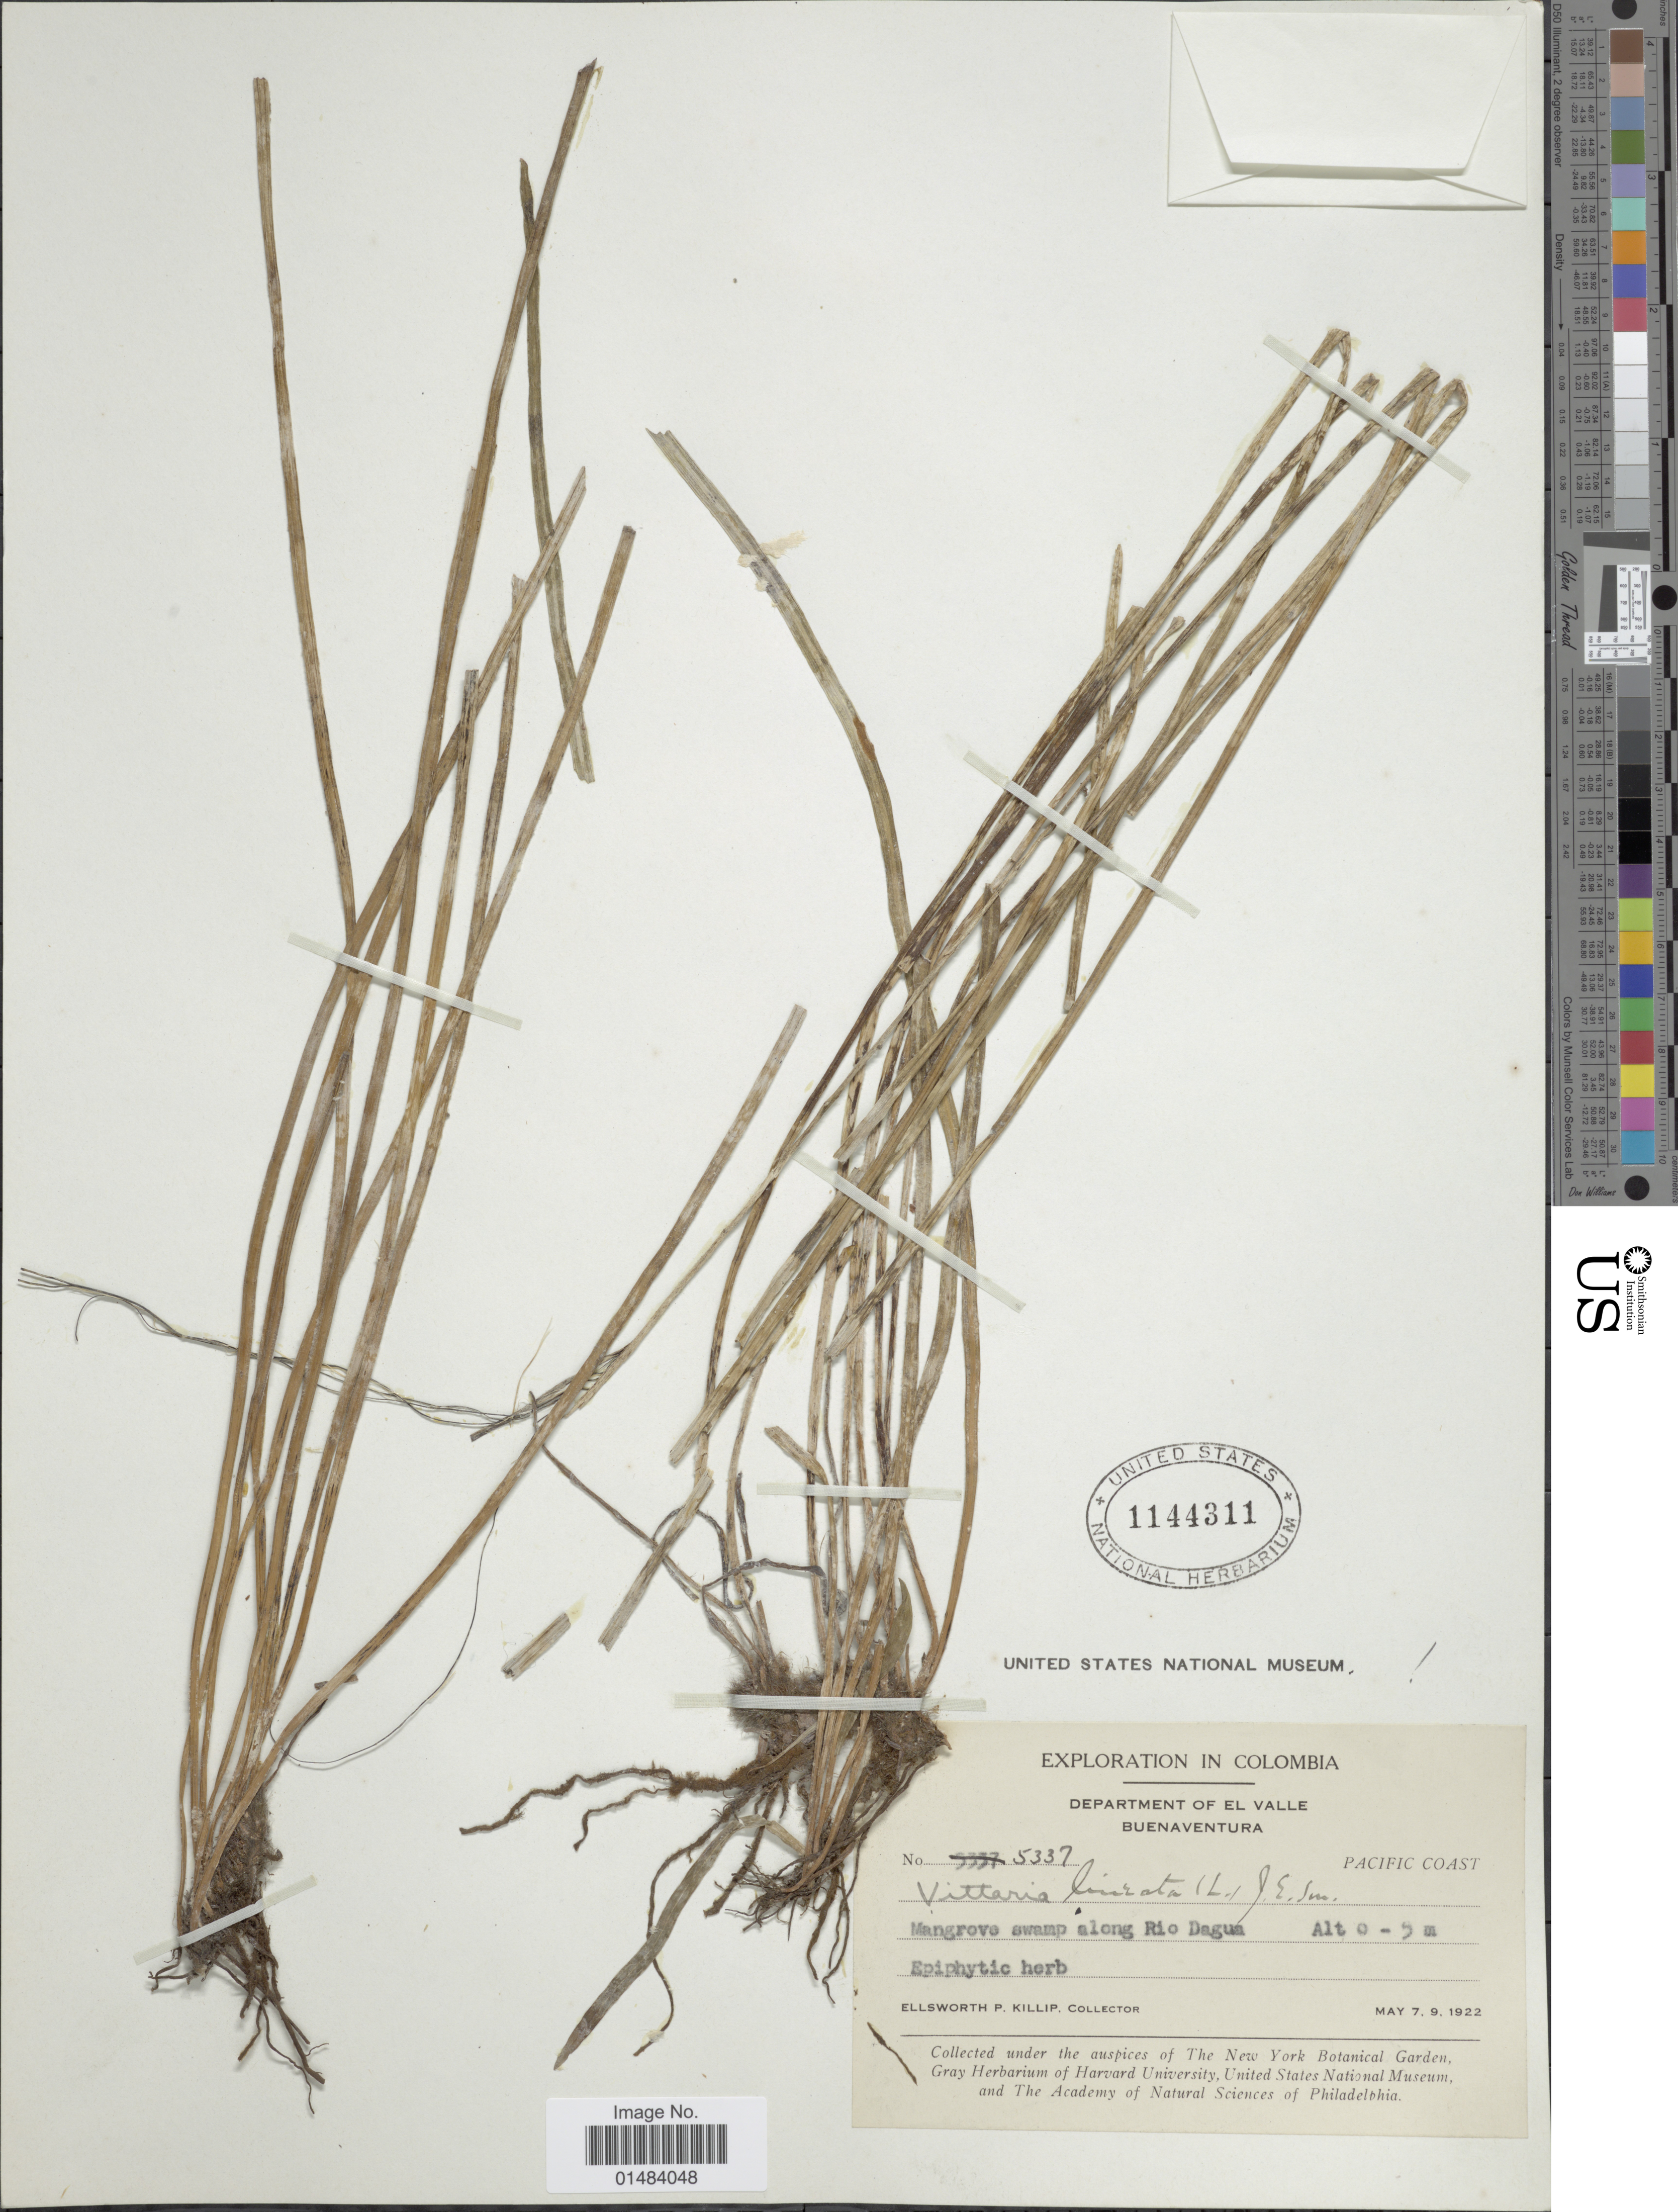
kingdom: Plantae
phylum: Tracheophyta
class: Polypodiopsida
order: Polypodiales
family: Pteridaceae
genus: Vittaria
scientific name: Vittaria lineata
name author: (L.) Sm.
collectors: E. P. Killip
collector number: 5337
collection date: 1922-05-07/1922-05-09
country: Colombia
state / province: Valle del Cauca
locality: Colombia, Department of El Valle, Buenaventura, Pacific Coast. Mangrove swamp along Rio Dagua.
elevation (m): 0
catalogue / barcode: US 1144311